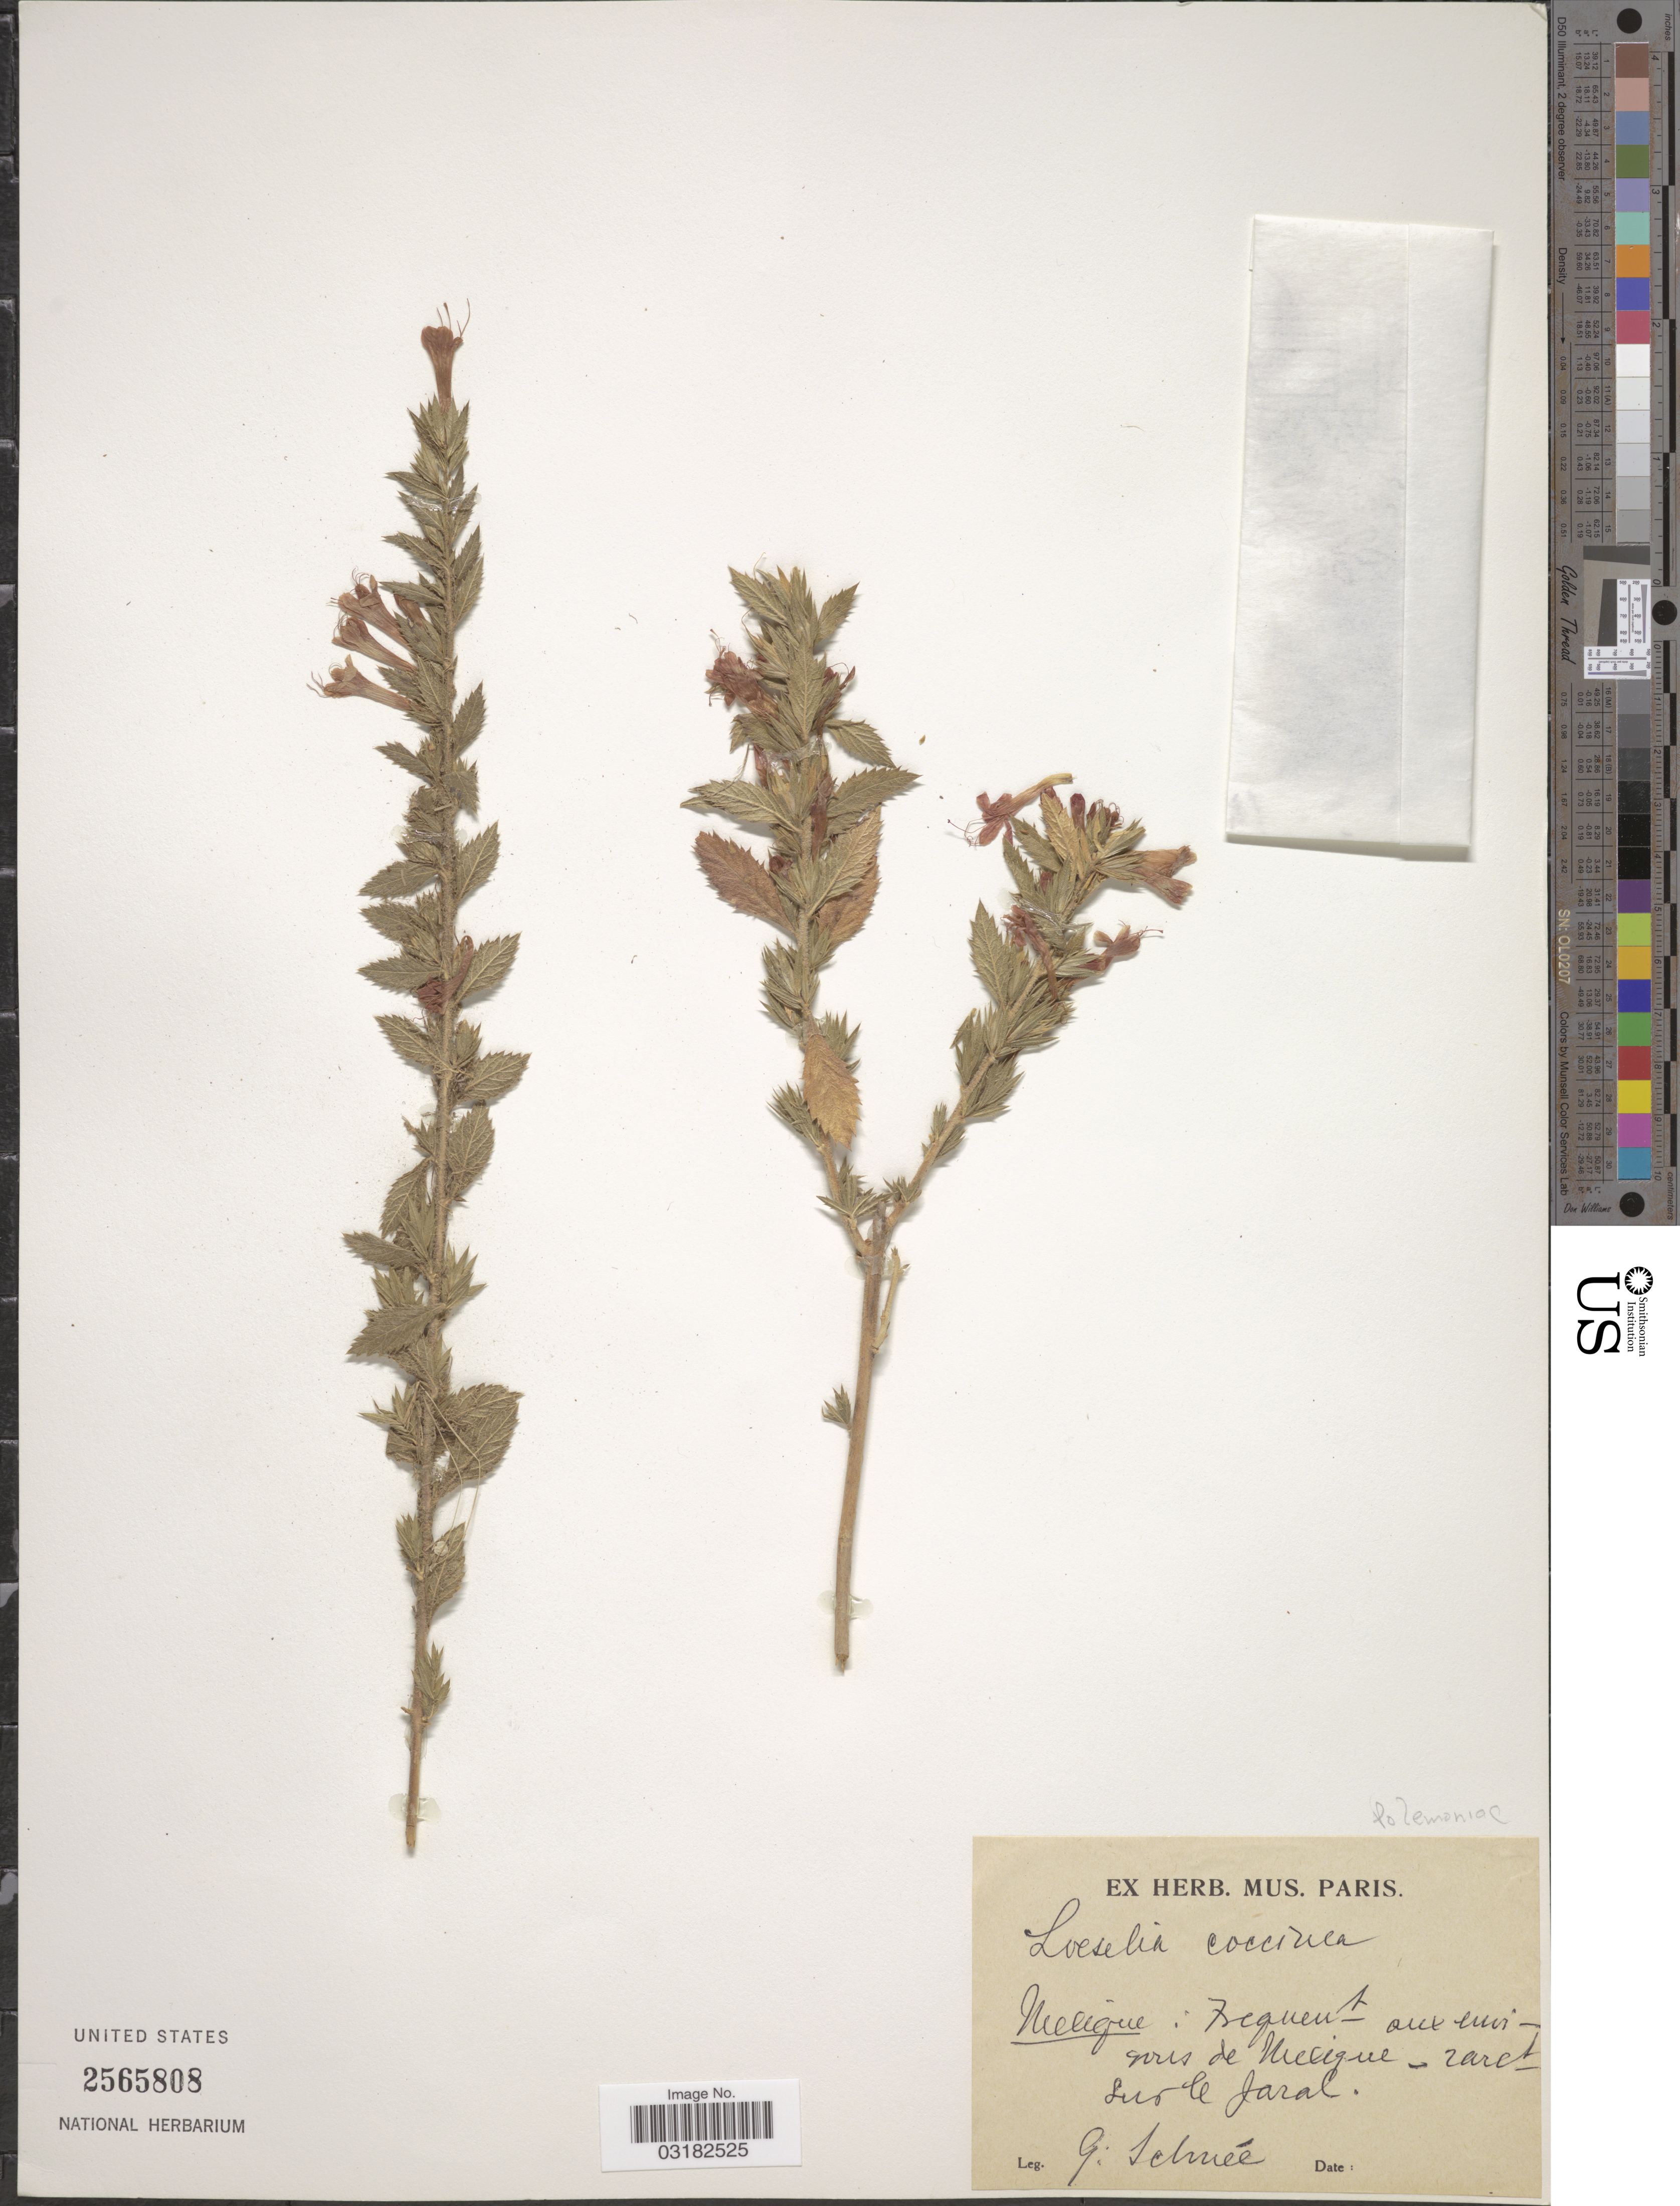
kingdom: Plantae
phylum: Tracheophyta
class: Magnoliopsida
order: Ericales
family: Polemoniaceae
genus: Loeselia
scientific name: Loeselia mexicana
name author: (Lam.) Brand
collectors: G. Schnée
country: Mexico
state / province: México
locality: Frequent aux environs de Mexique- rarct [interpreted] sur le Jaral.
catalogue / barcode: US 2545808